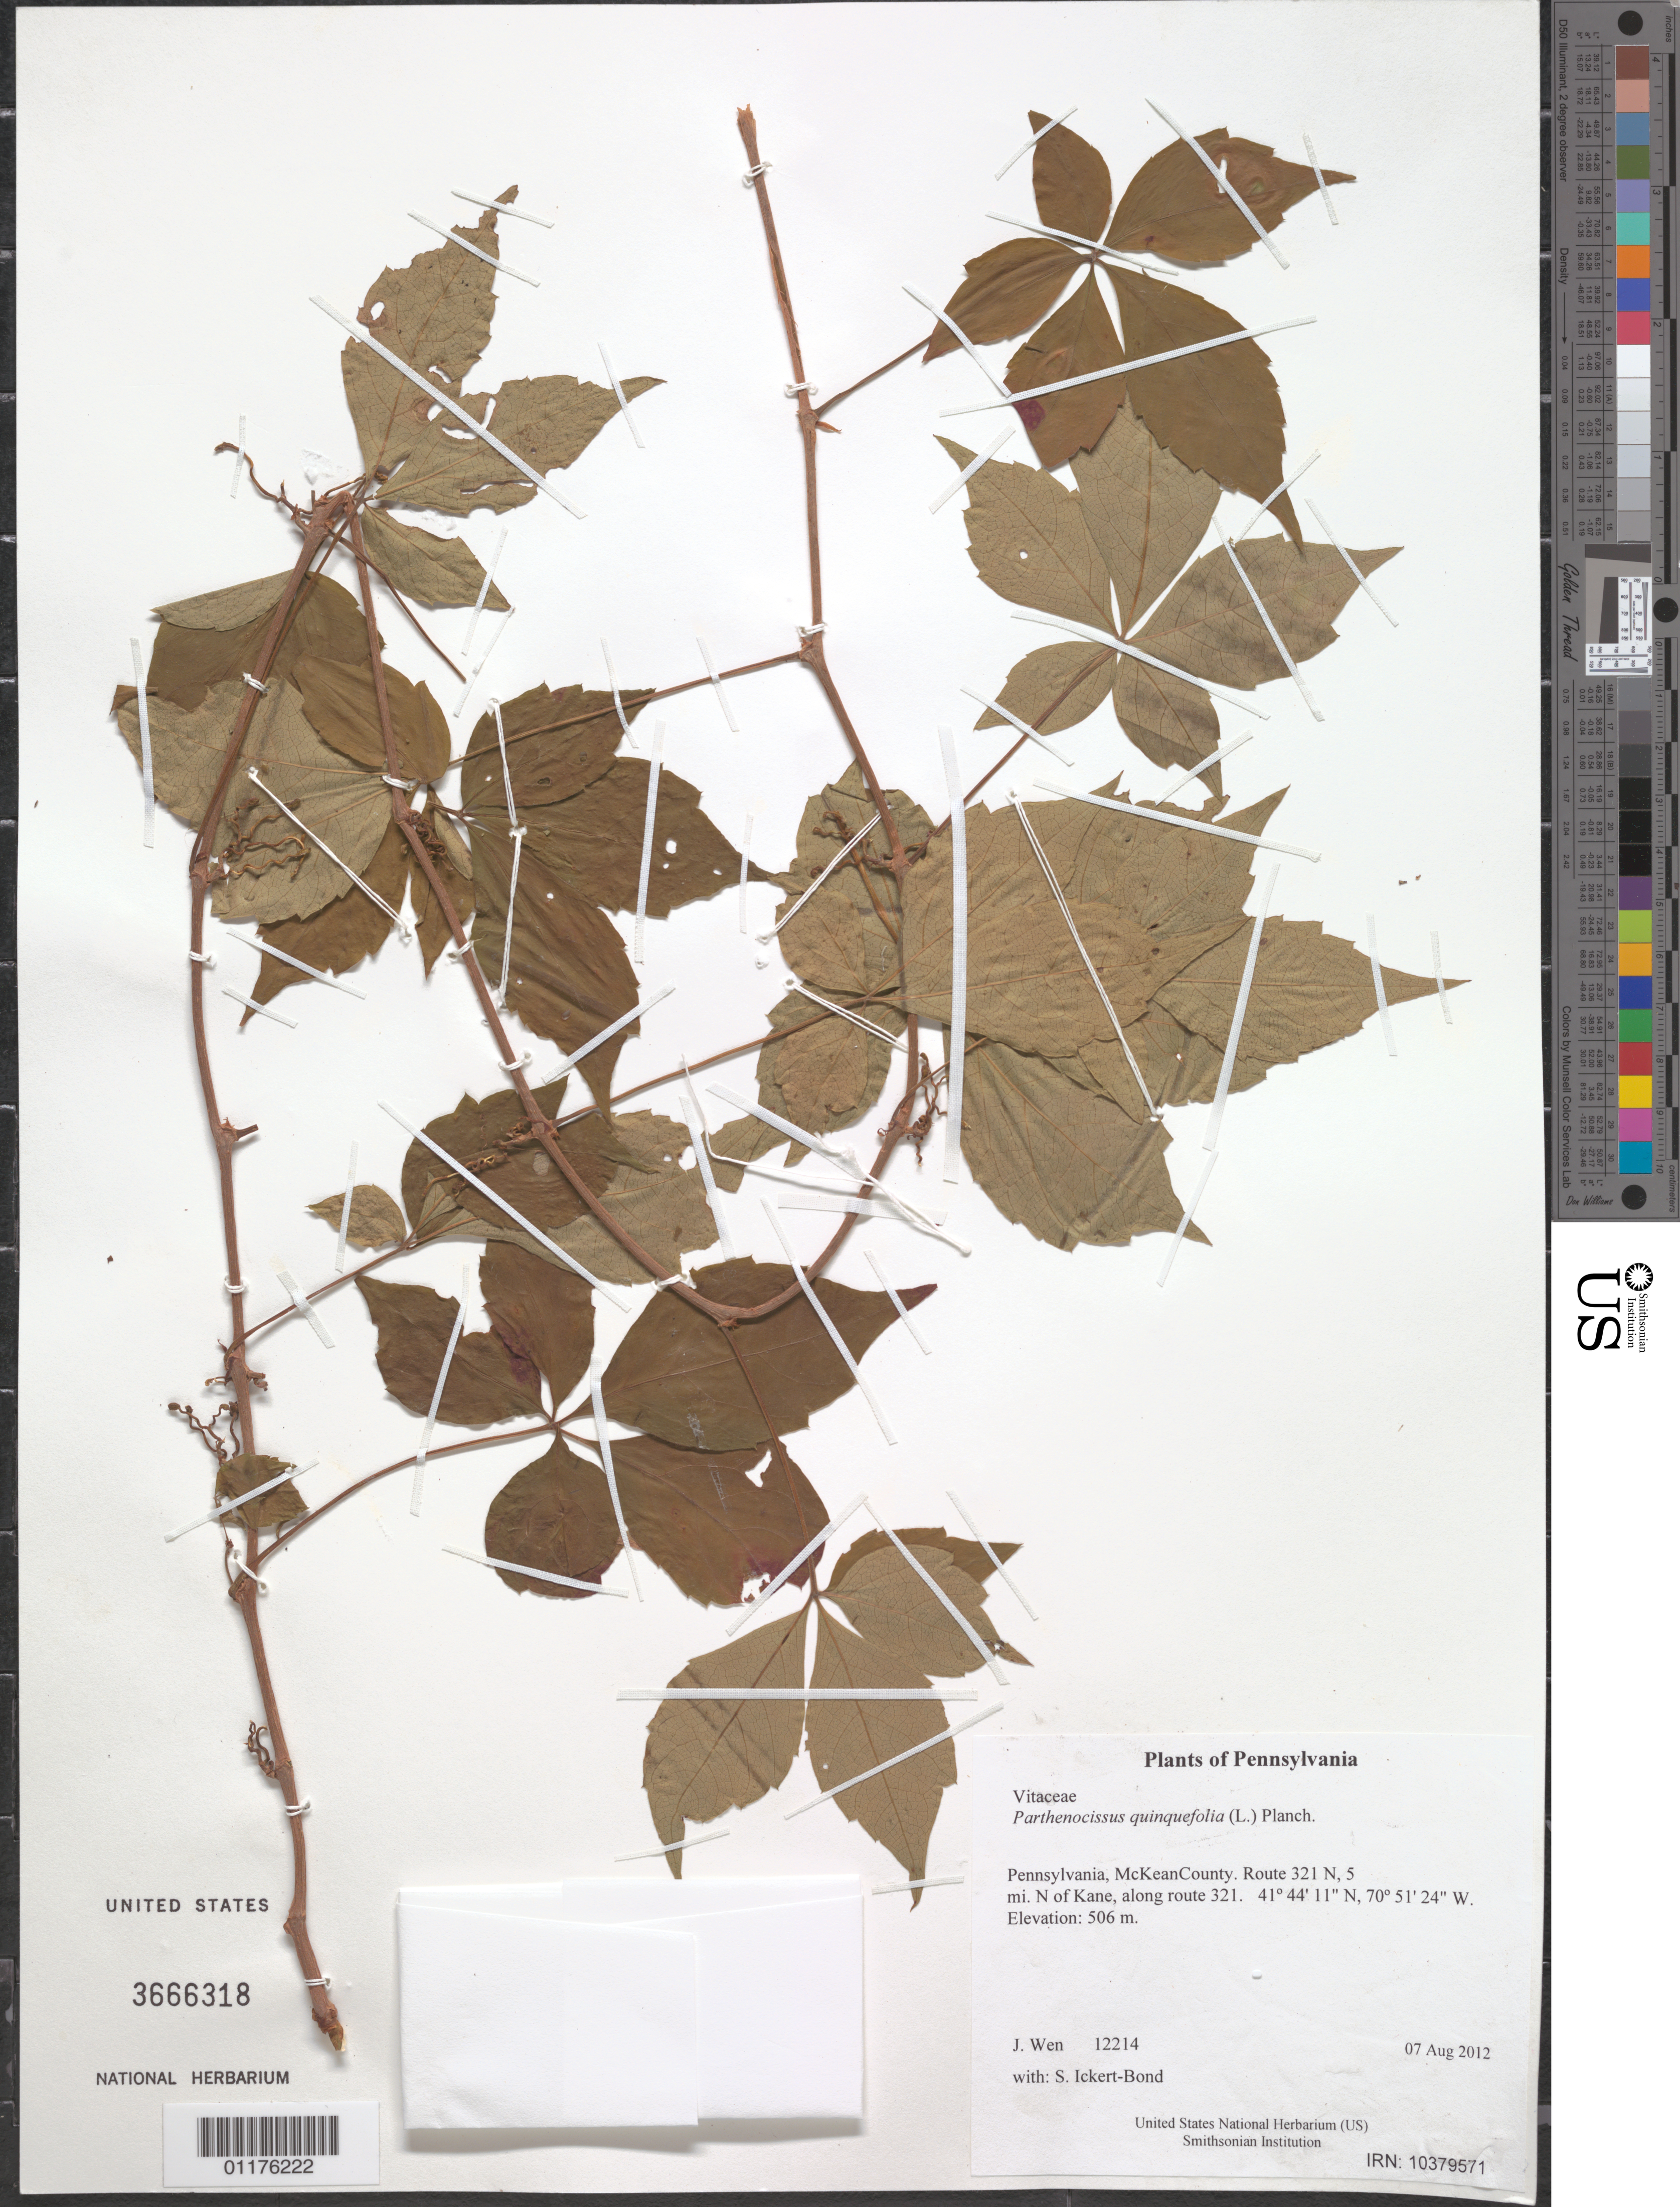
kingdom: Plantae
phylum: Tracheophyta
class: Magnoliopsida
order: Vitales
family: Vitaceae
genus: Parthenocissus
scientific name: Parthenocissus quinquefolia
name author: (L.) Planch.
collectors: J. Wen & S. Ickert-Bond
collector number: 12214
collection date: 2012-08-07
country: United States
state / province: Pennsylvania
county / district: McKeanCounty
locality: Route 321 N, 5 mi. N of Kane, along route 321.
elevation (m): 506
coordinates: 41 44.185 N, 70 51.394 W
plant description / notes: population samples DNA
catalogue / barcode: US 3666318